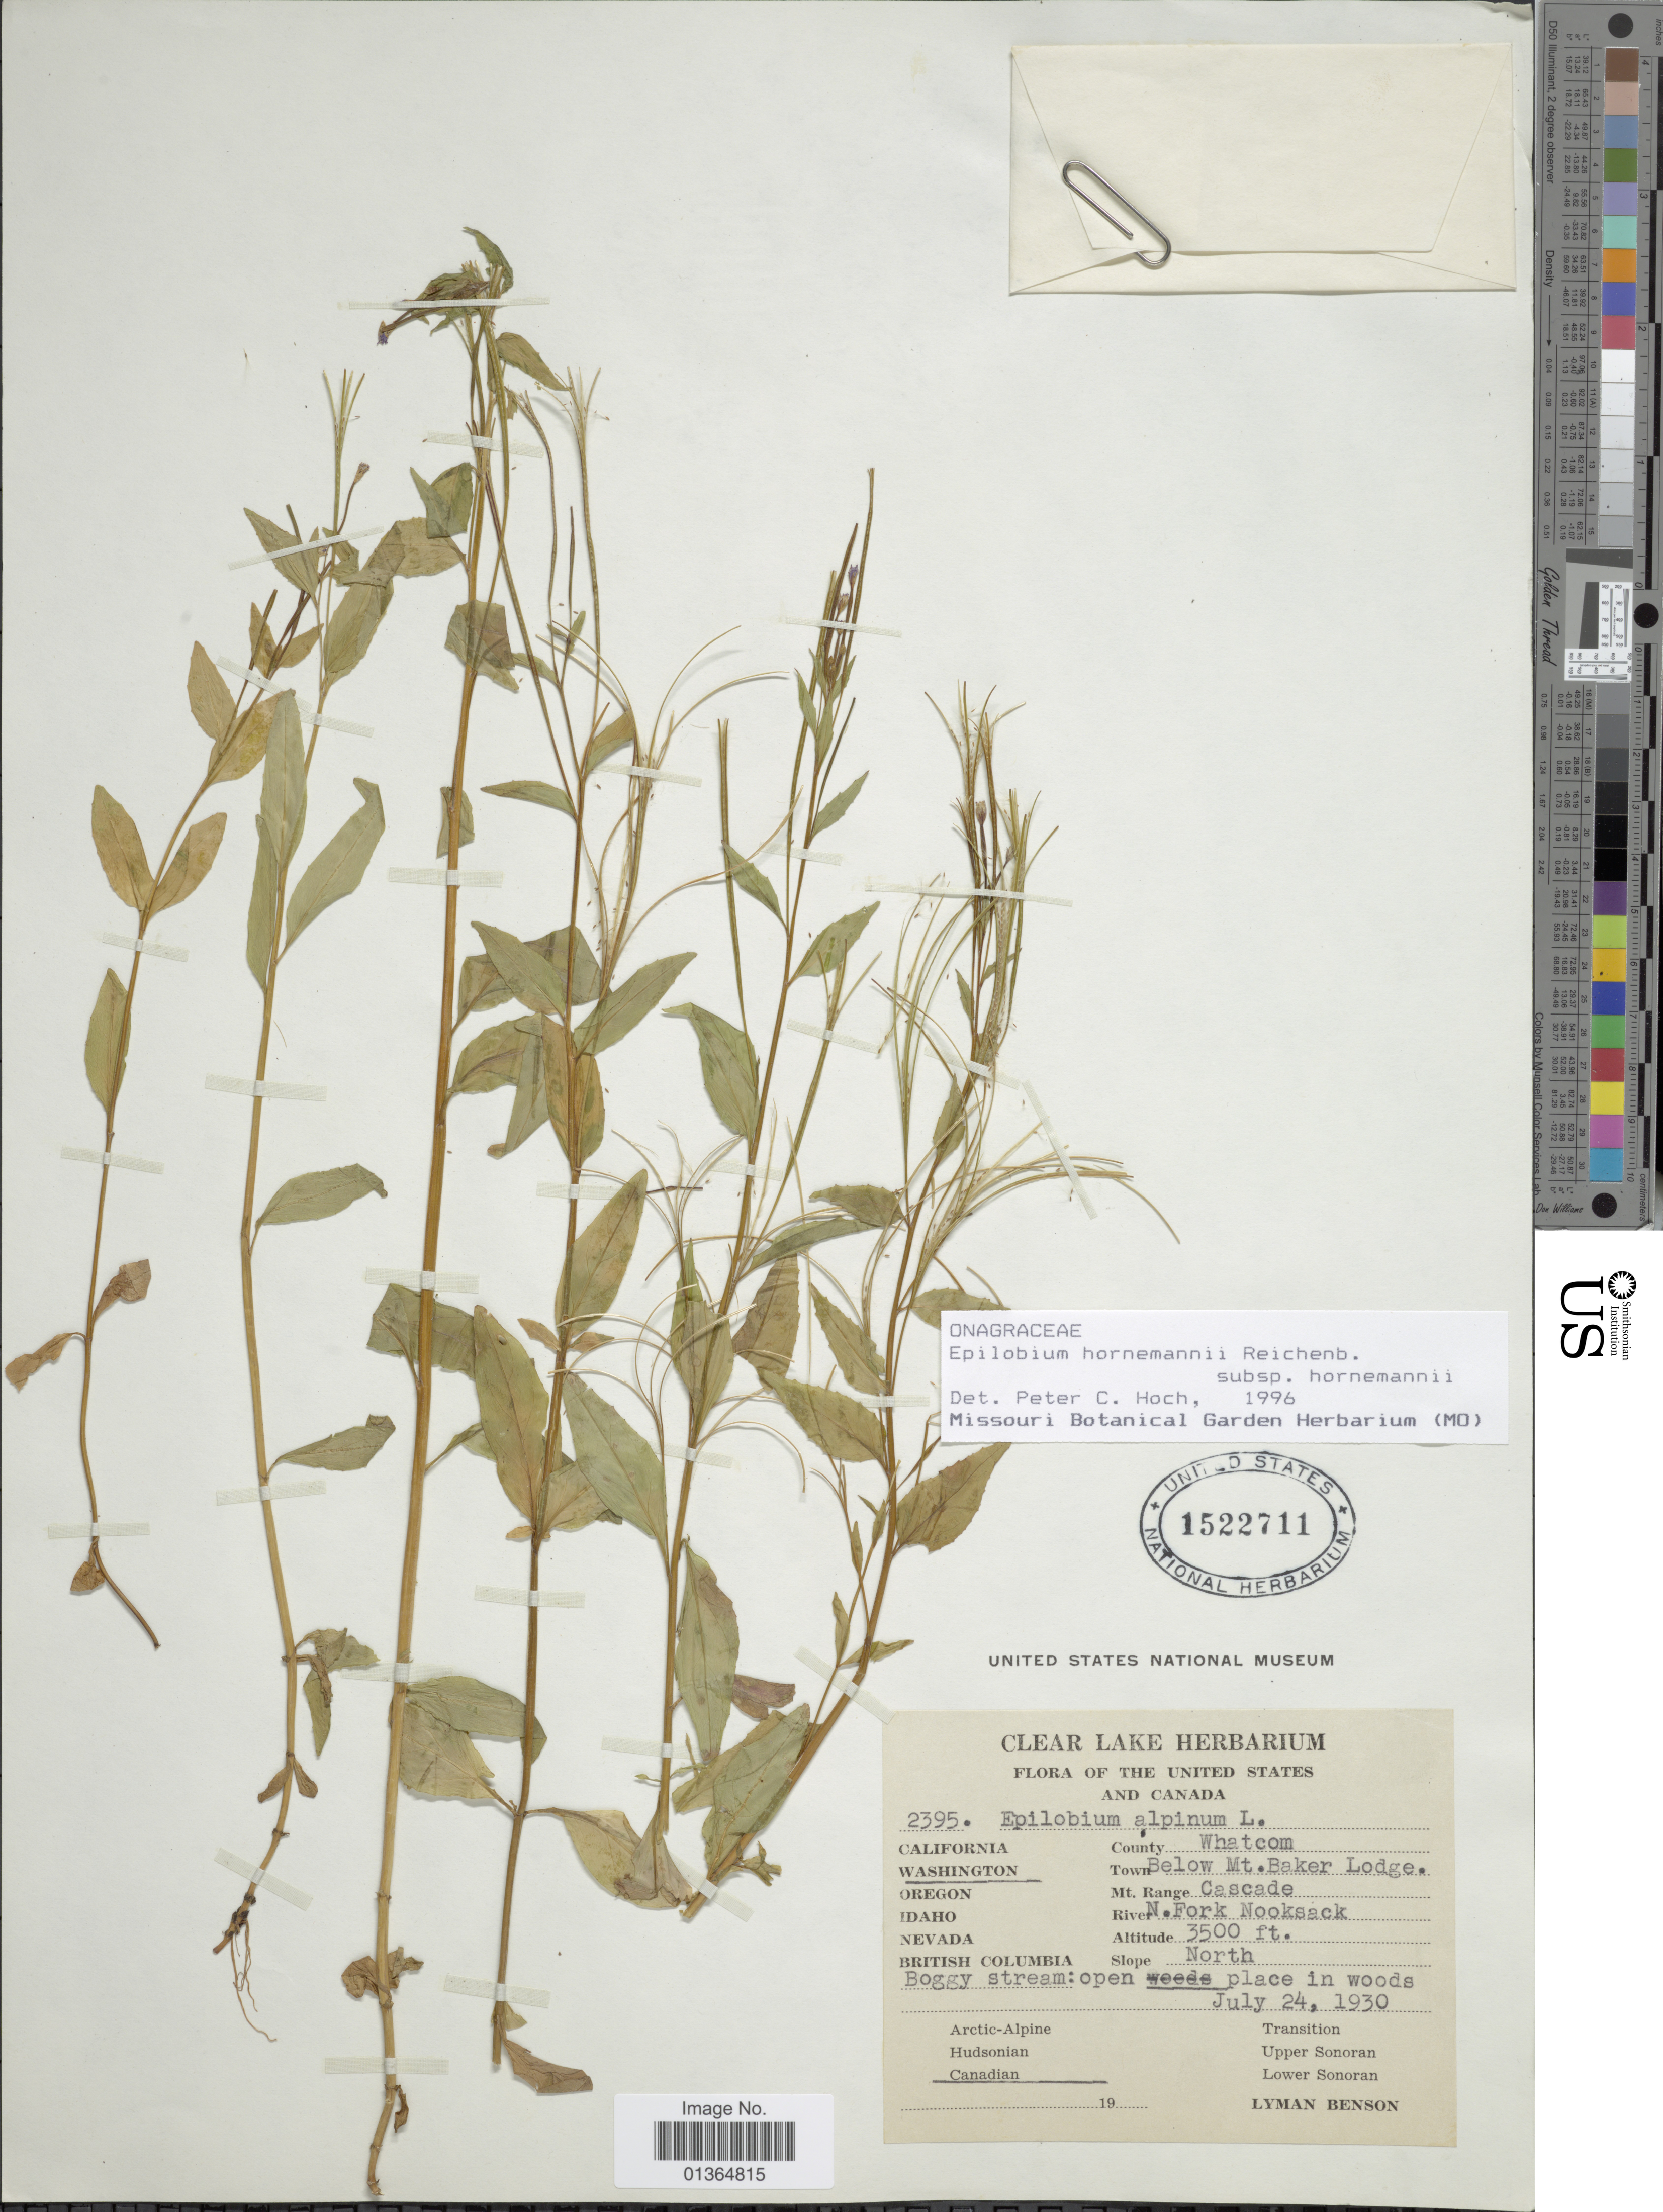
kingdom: Plantae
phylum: Tracheophyta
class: Magnoliopsida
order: Myrtales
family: Onagraceae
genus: Epilobium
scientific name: Epilobium hornemannii subsp. hornemannii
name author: Rchb.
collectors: L. D. Benson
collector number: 2395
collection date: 1930-07-24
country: United States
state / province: Washington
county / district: Whatcom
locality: County Whatcom. Town below Mt. Baker Lodge. Mt. Range Cascade. River N. Fork Nooksack. Slope North.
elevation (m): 1067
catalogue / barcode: US 1522711